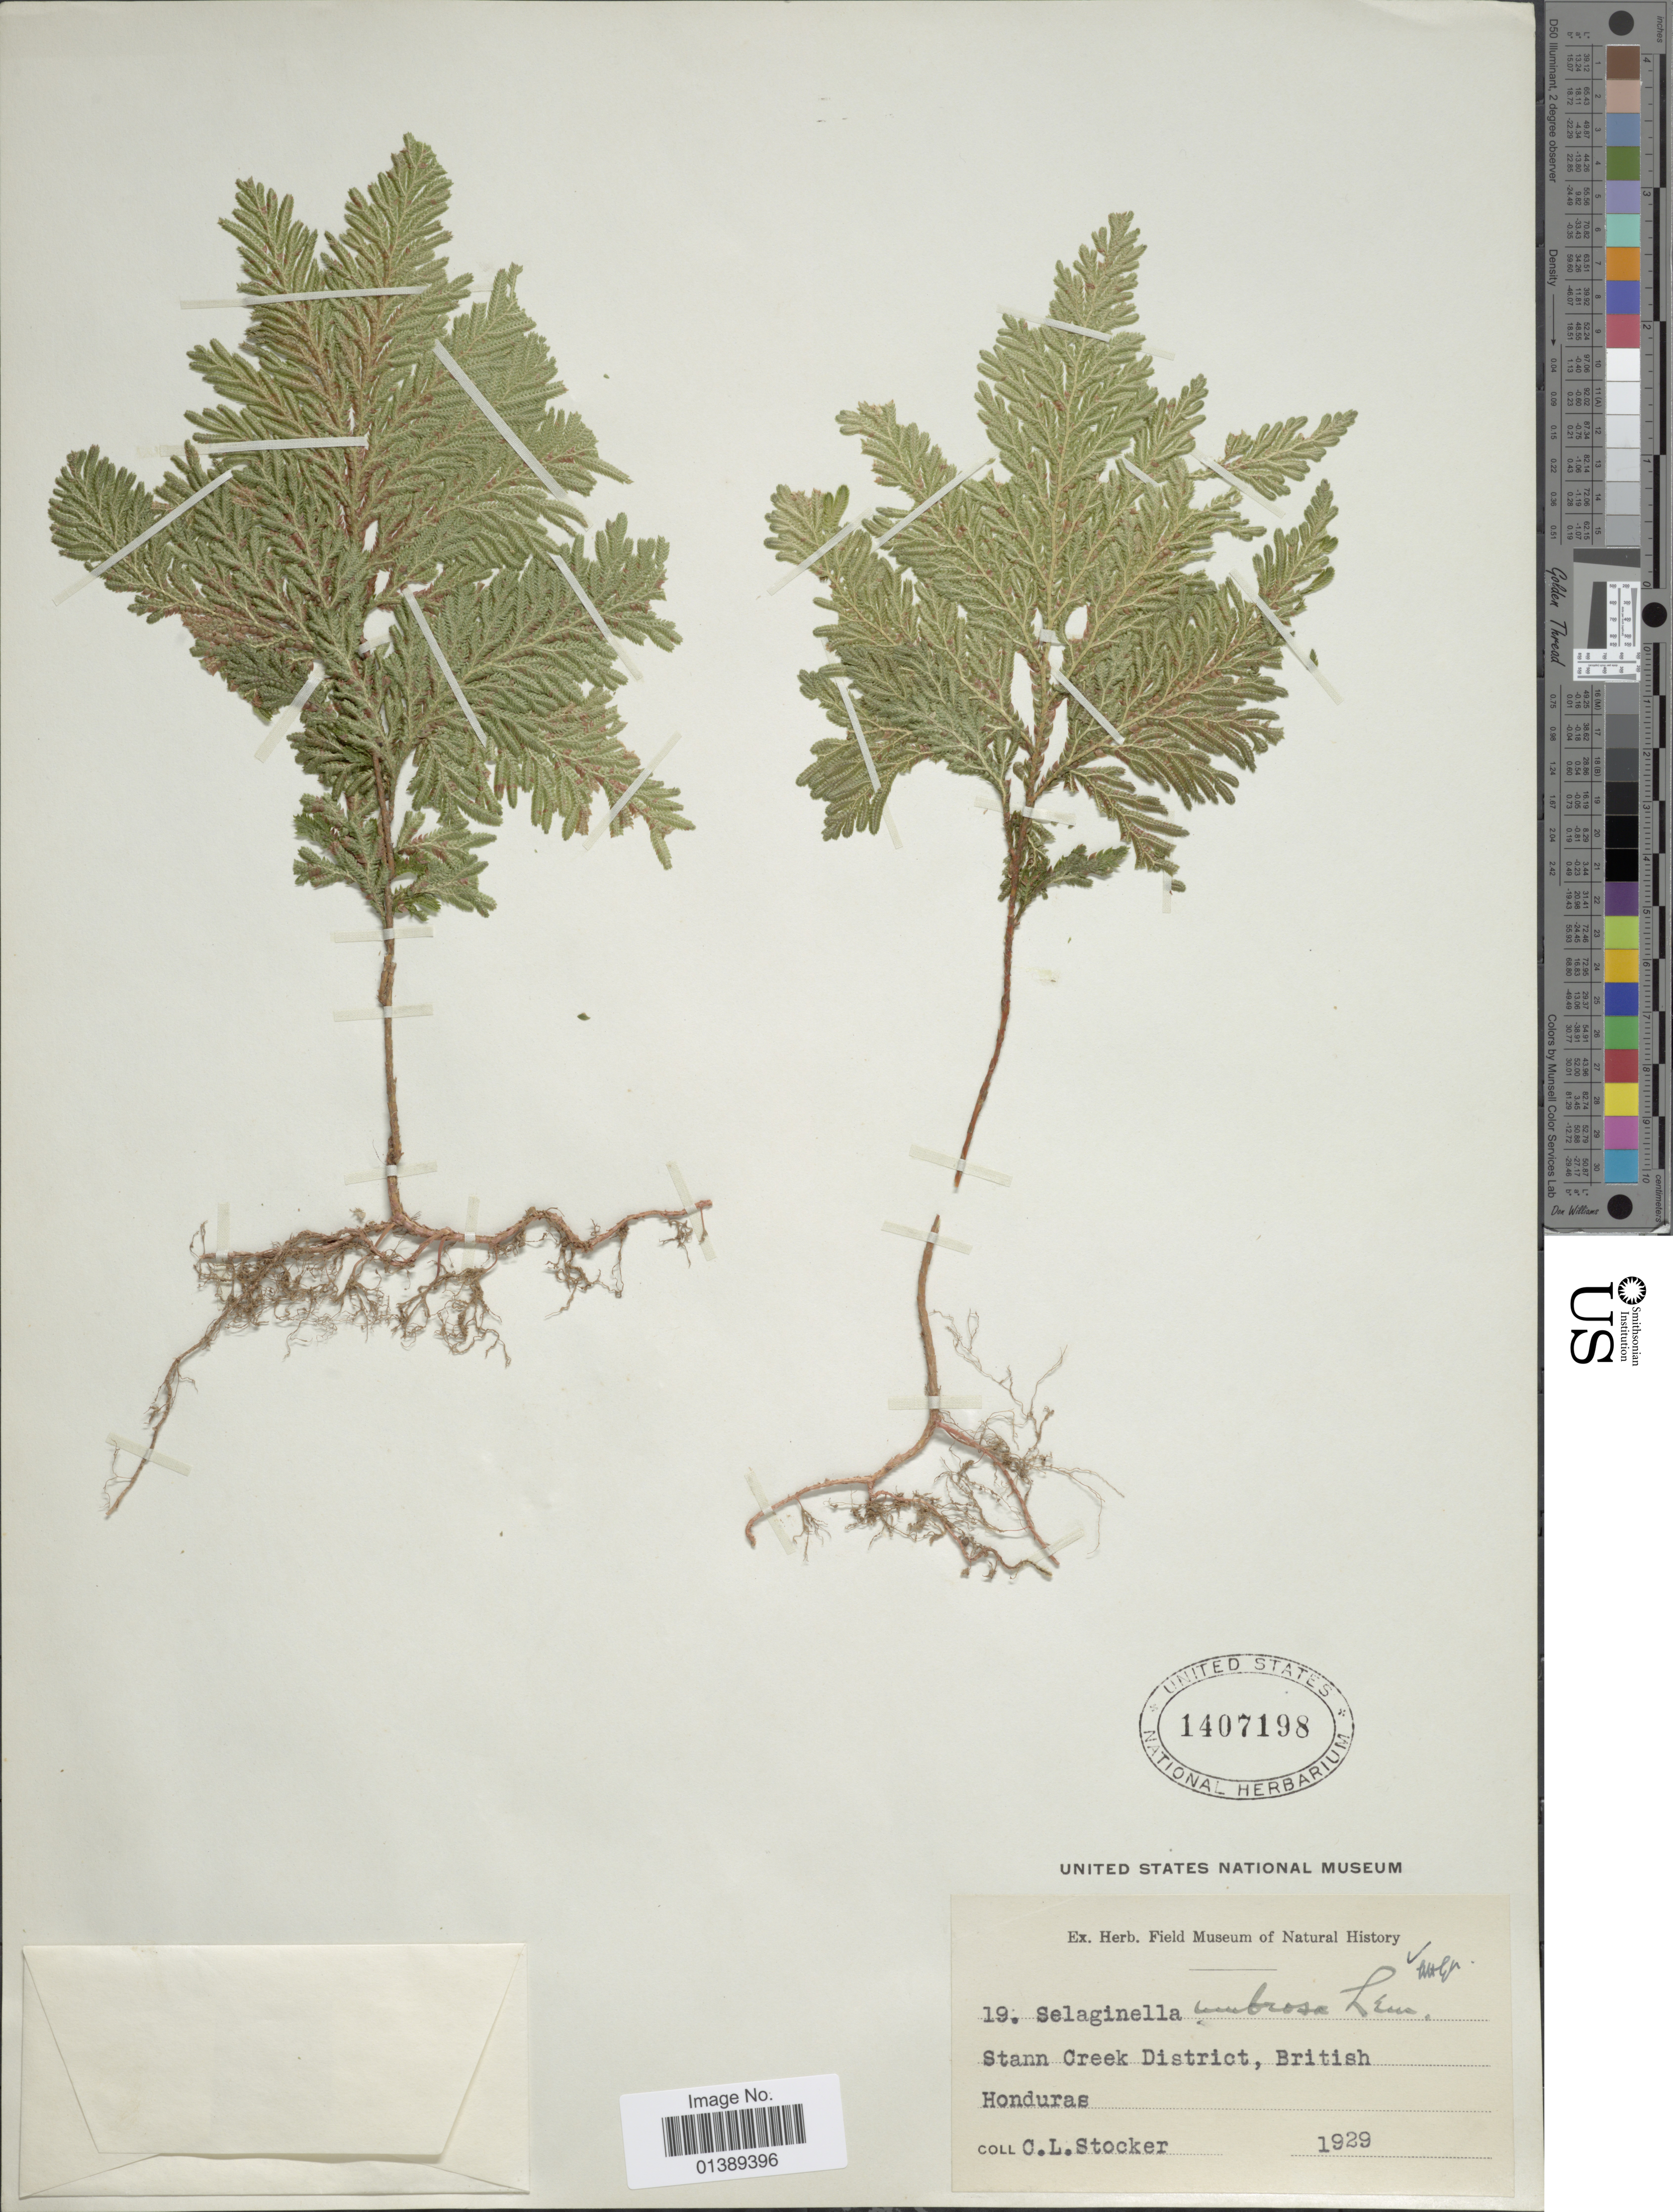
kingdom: Plantae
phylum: Tracheophyta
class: Lycopodiopsida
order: Selaginellales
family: Selaginellaceae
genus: Selaginella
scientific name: Selaginella umbrosa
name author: Lem. ex Hieron.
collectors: C. Stocker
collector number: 19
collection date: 1929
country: Belize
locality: Stann Creek District, British Honduras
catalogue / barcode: US 1407198